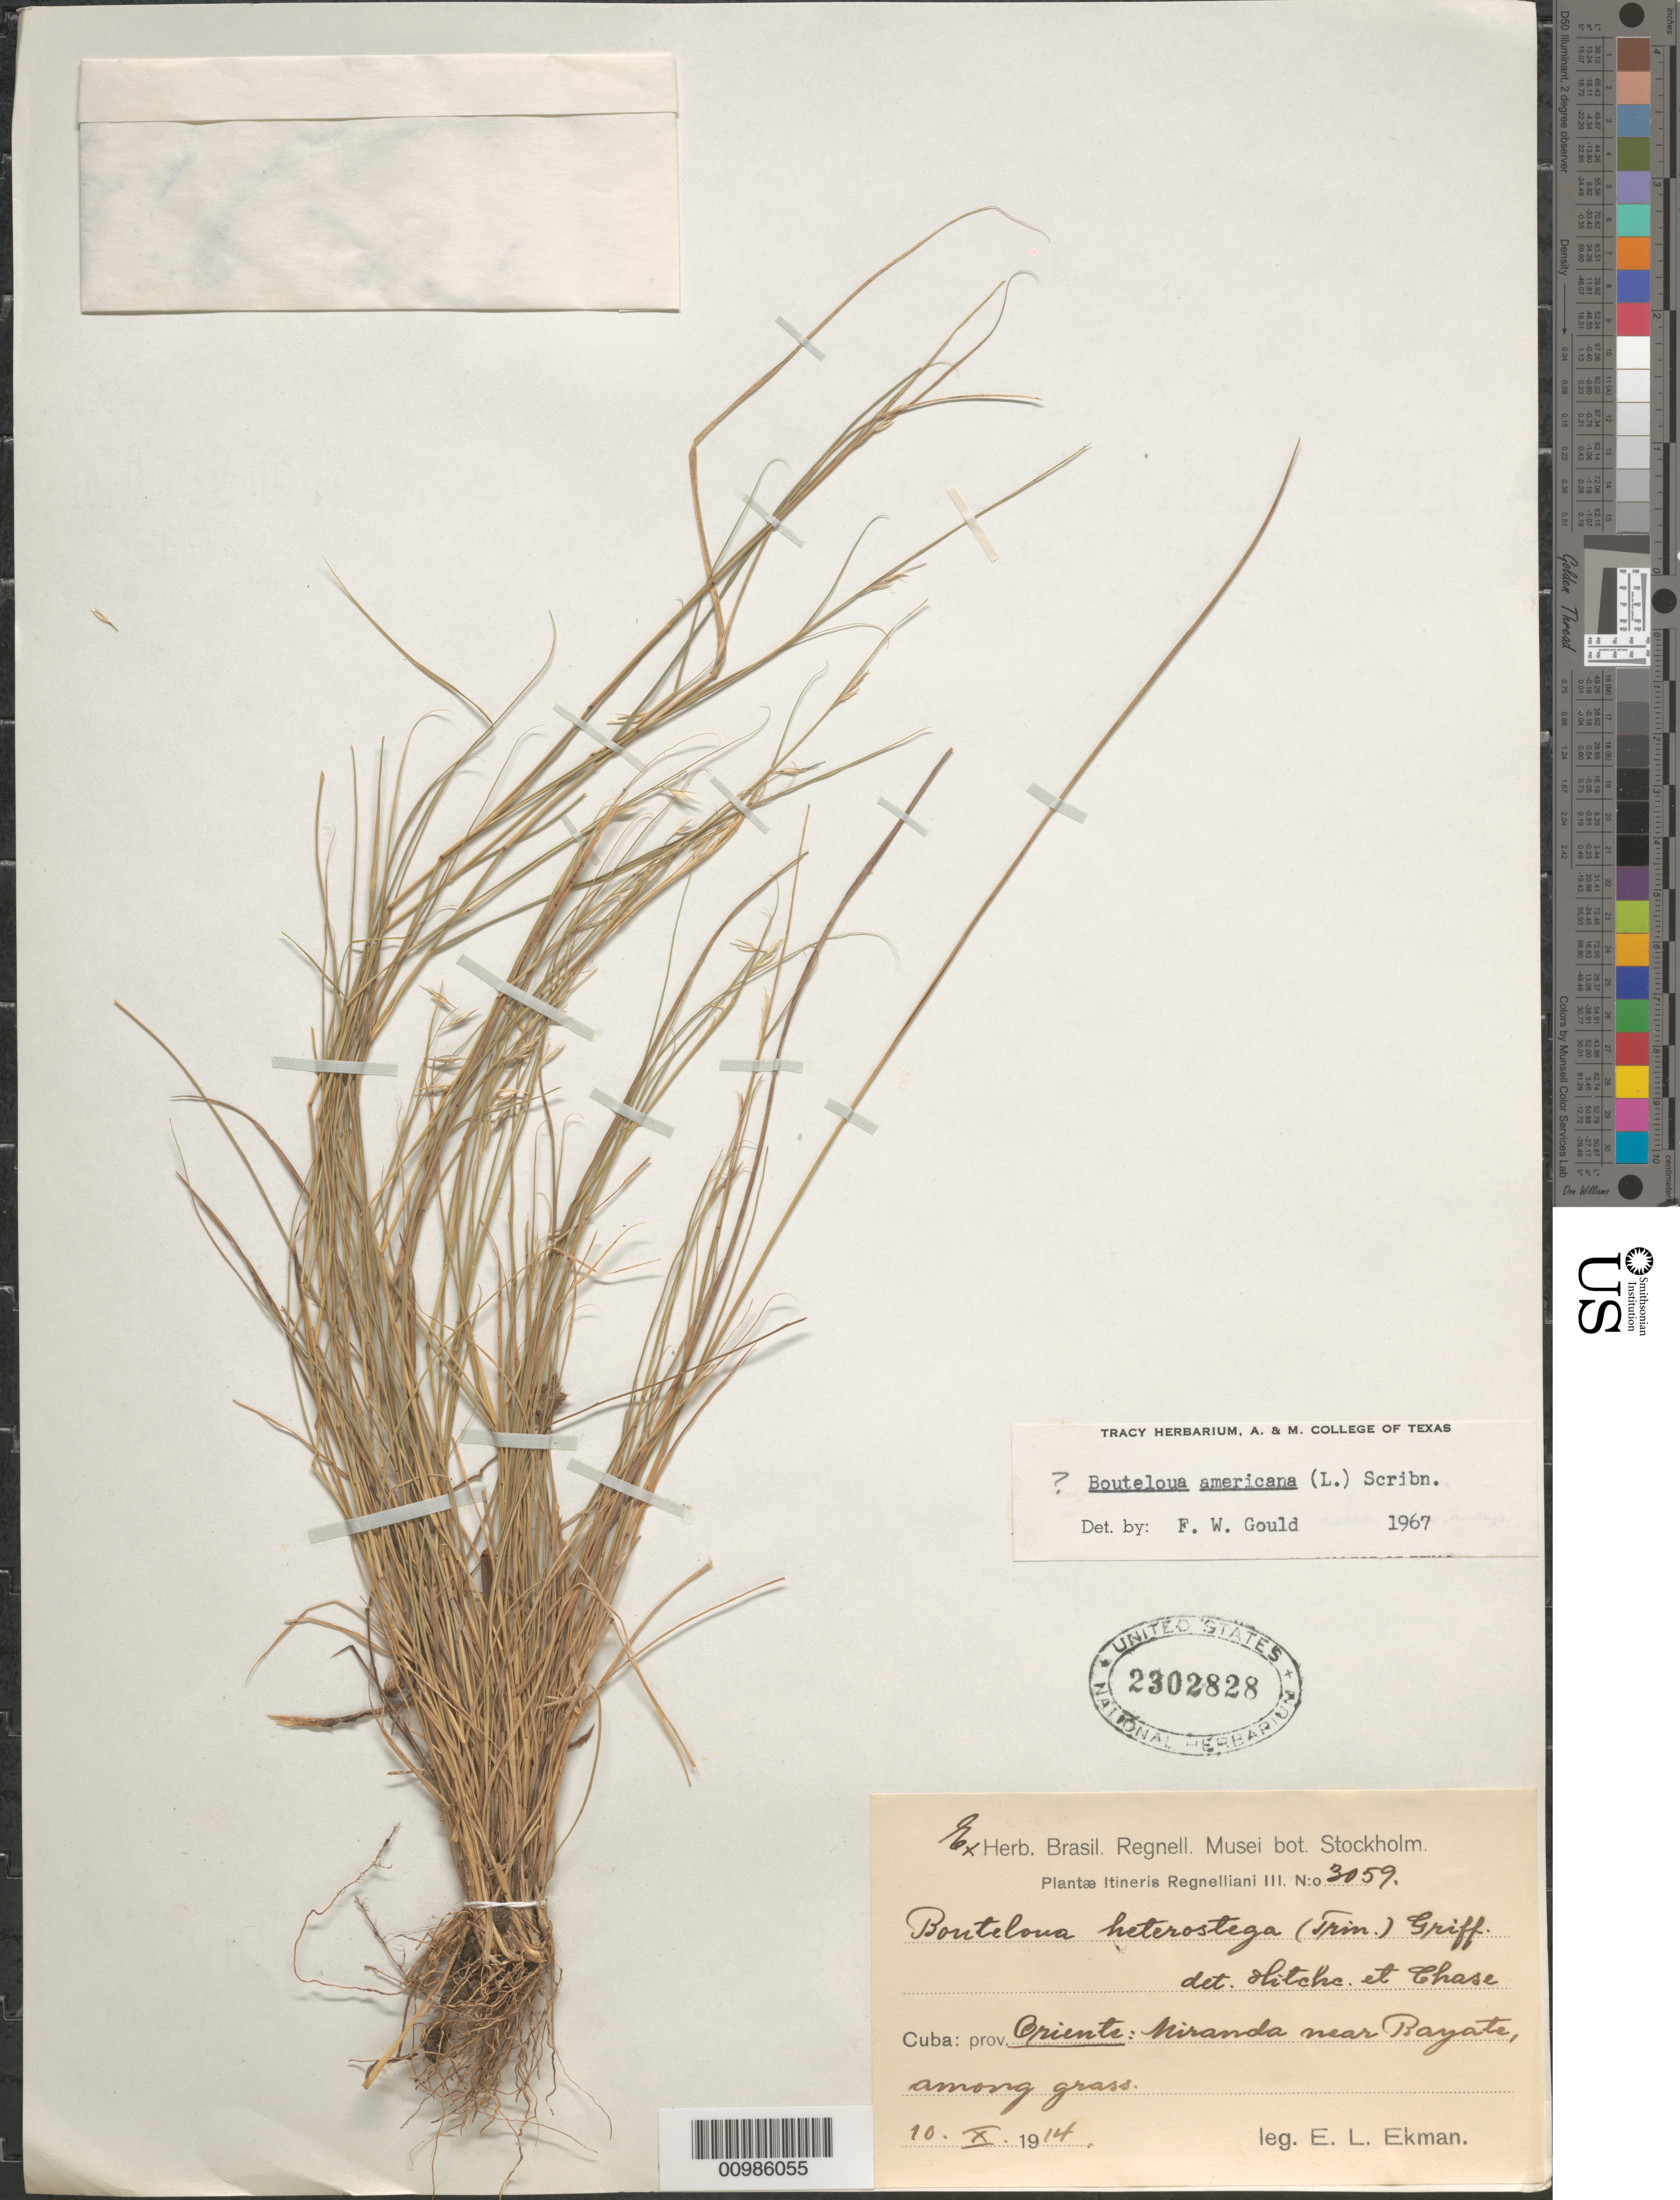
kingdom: Plantae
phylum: Tracheophyta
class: Liliopsida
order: Poales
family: Poaceae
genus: Bouteloua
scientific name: Bouteloua americana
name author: (L.) Scribn.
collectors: E. L. Ekman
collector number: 3059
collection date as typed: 10 Oct 1914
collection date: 1914-10-10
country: Cuba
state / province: Villa Clara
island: Cuba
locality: Miranda near Bayate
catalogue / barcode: US 2302828